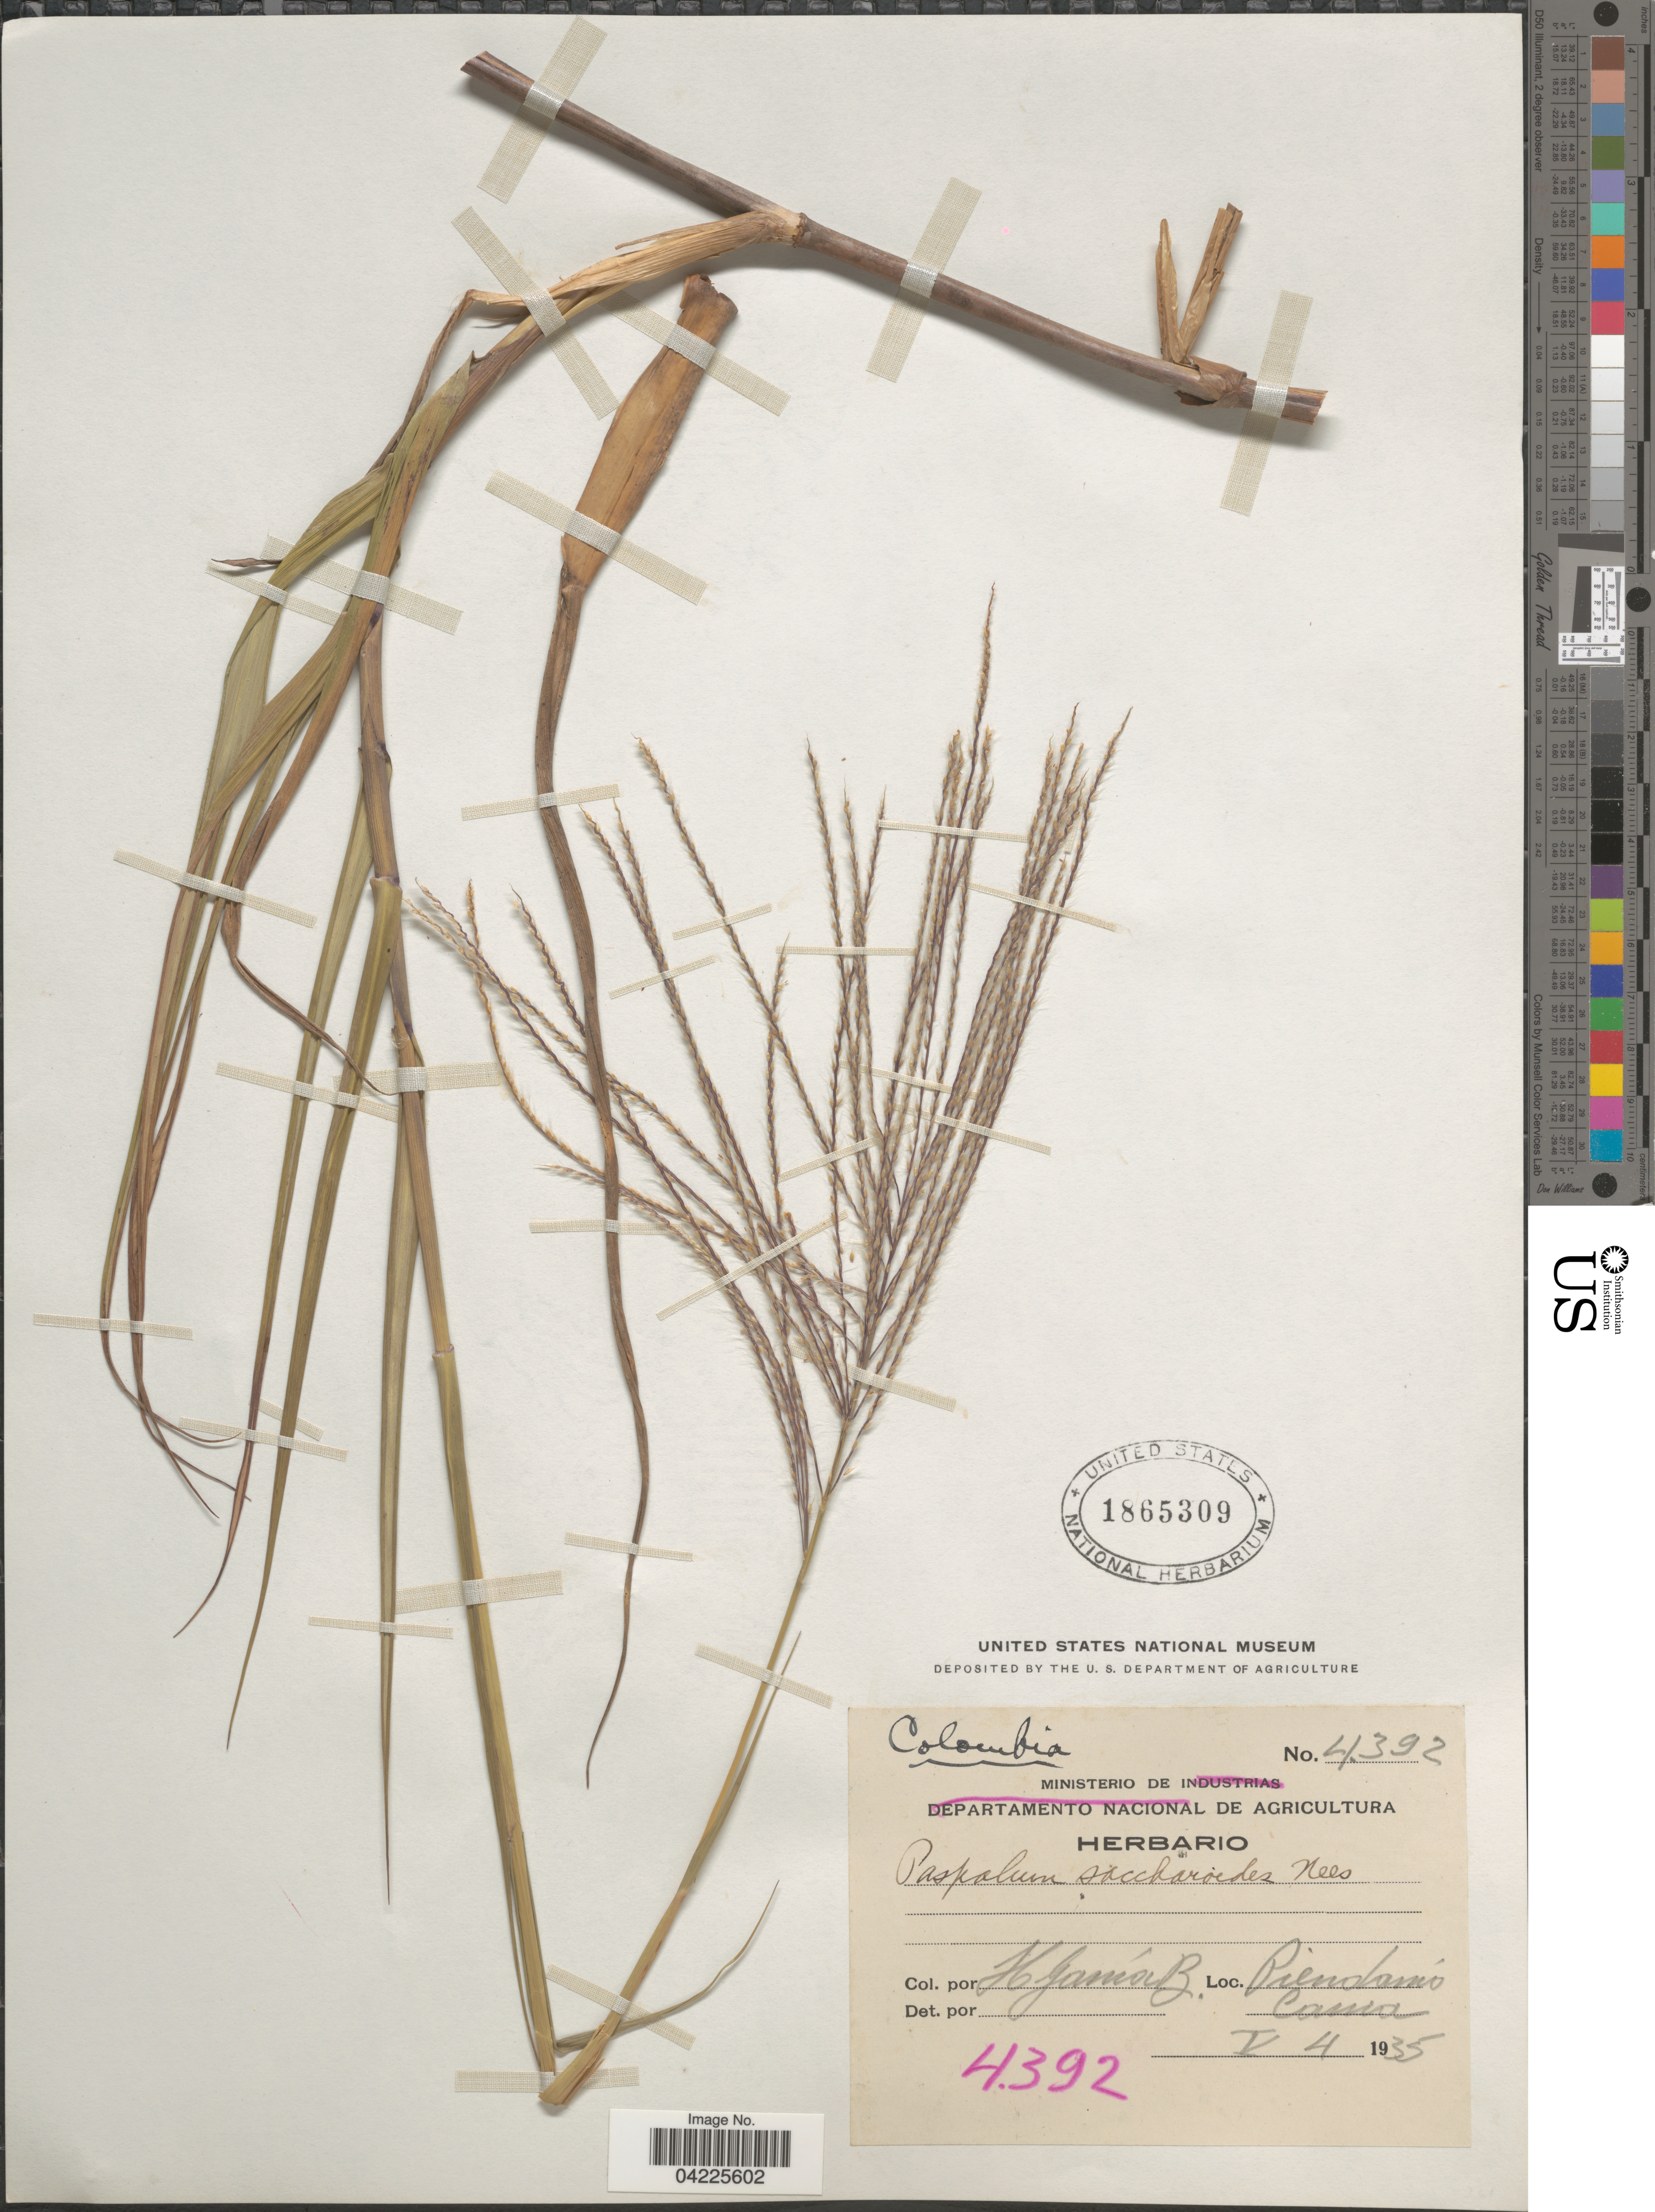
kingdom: Plantae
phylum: Tracheophyta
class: Liliopsida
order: Poales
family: Poaceae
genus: Paspalum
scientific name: Paspalum saccharoides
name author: Nees ex Trin.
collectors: H. García B.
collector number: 4392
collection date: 1935-05-04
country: Colombia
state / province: Cauca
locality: Piendamo.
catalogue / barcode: US 1865309